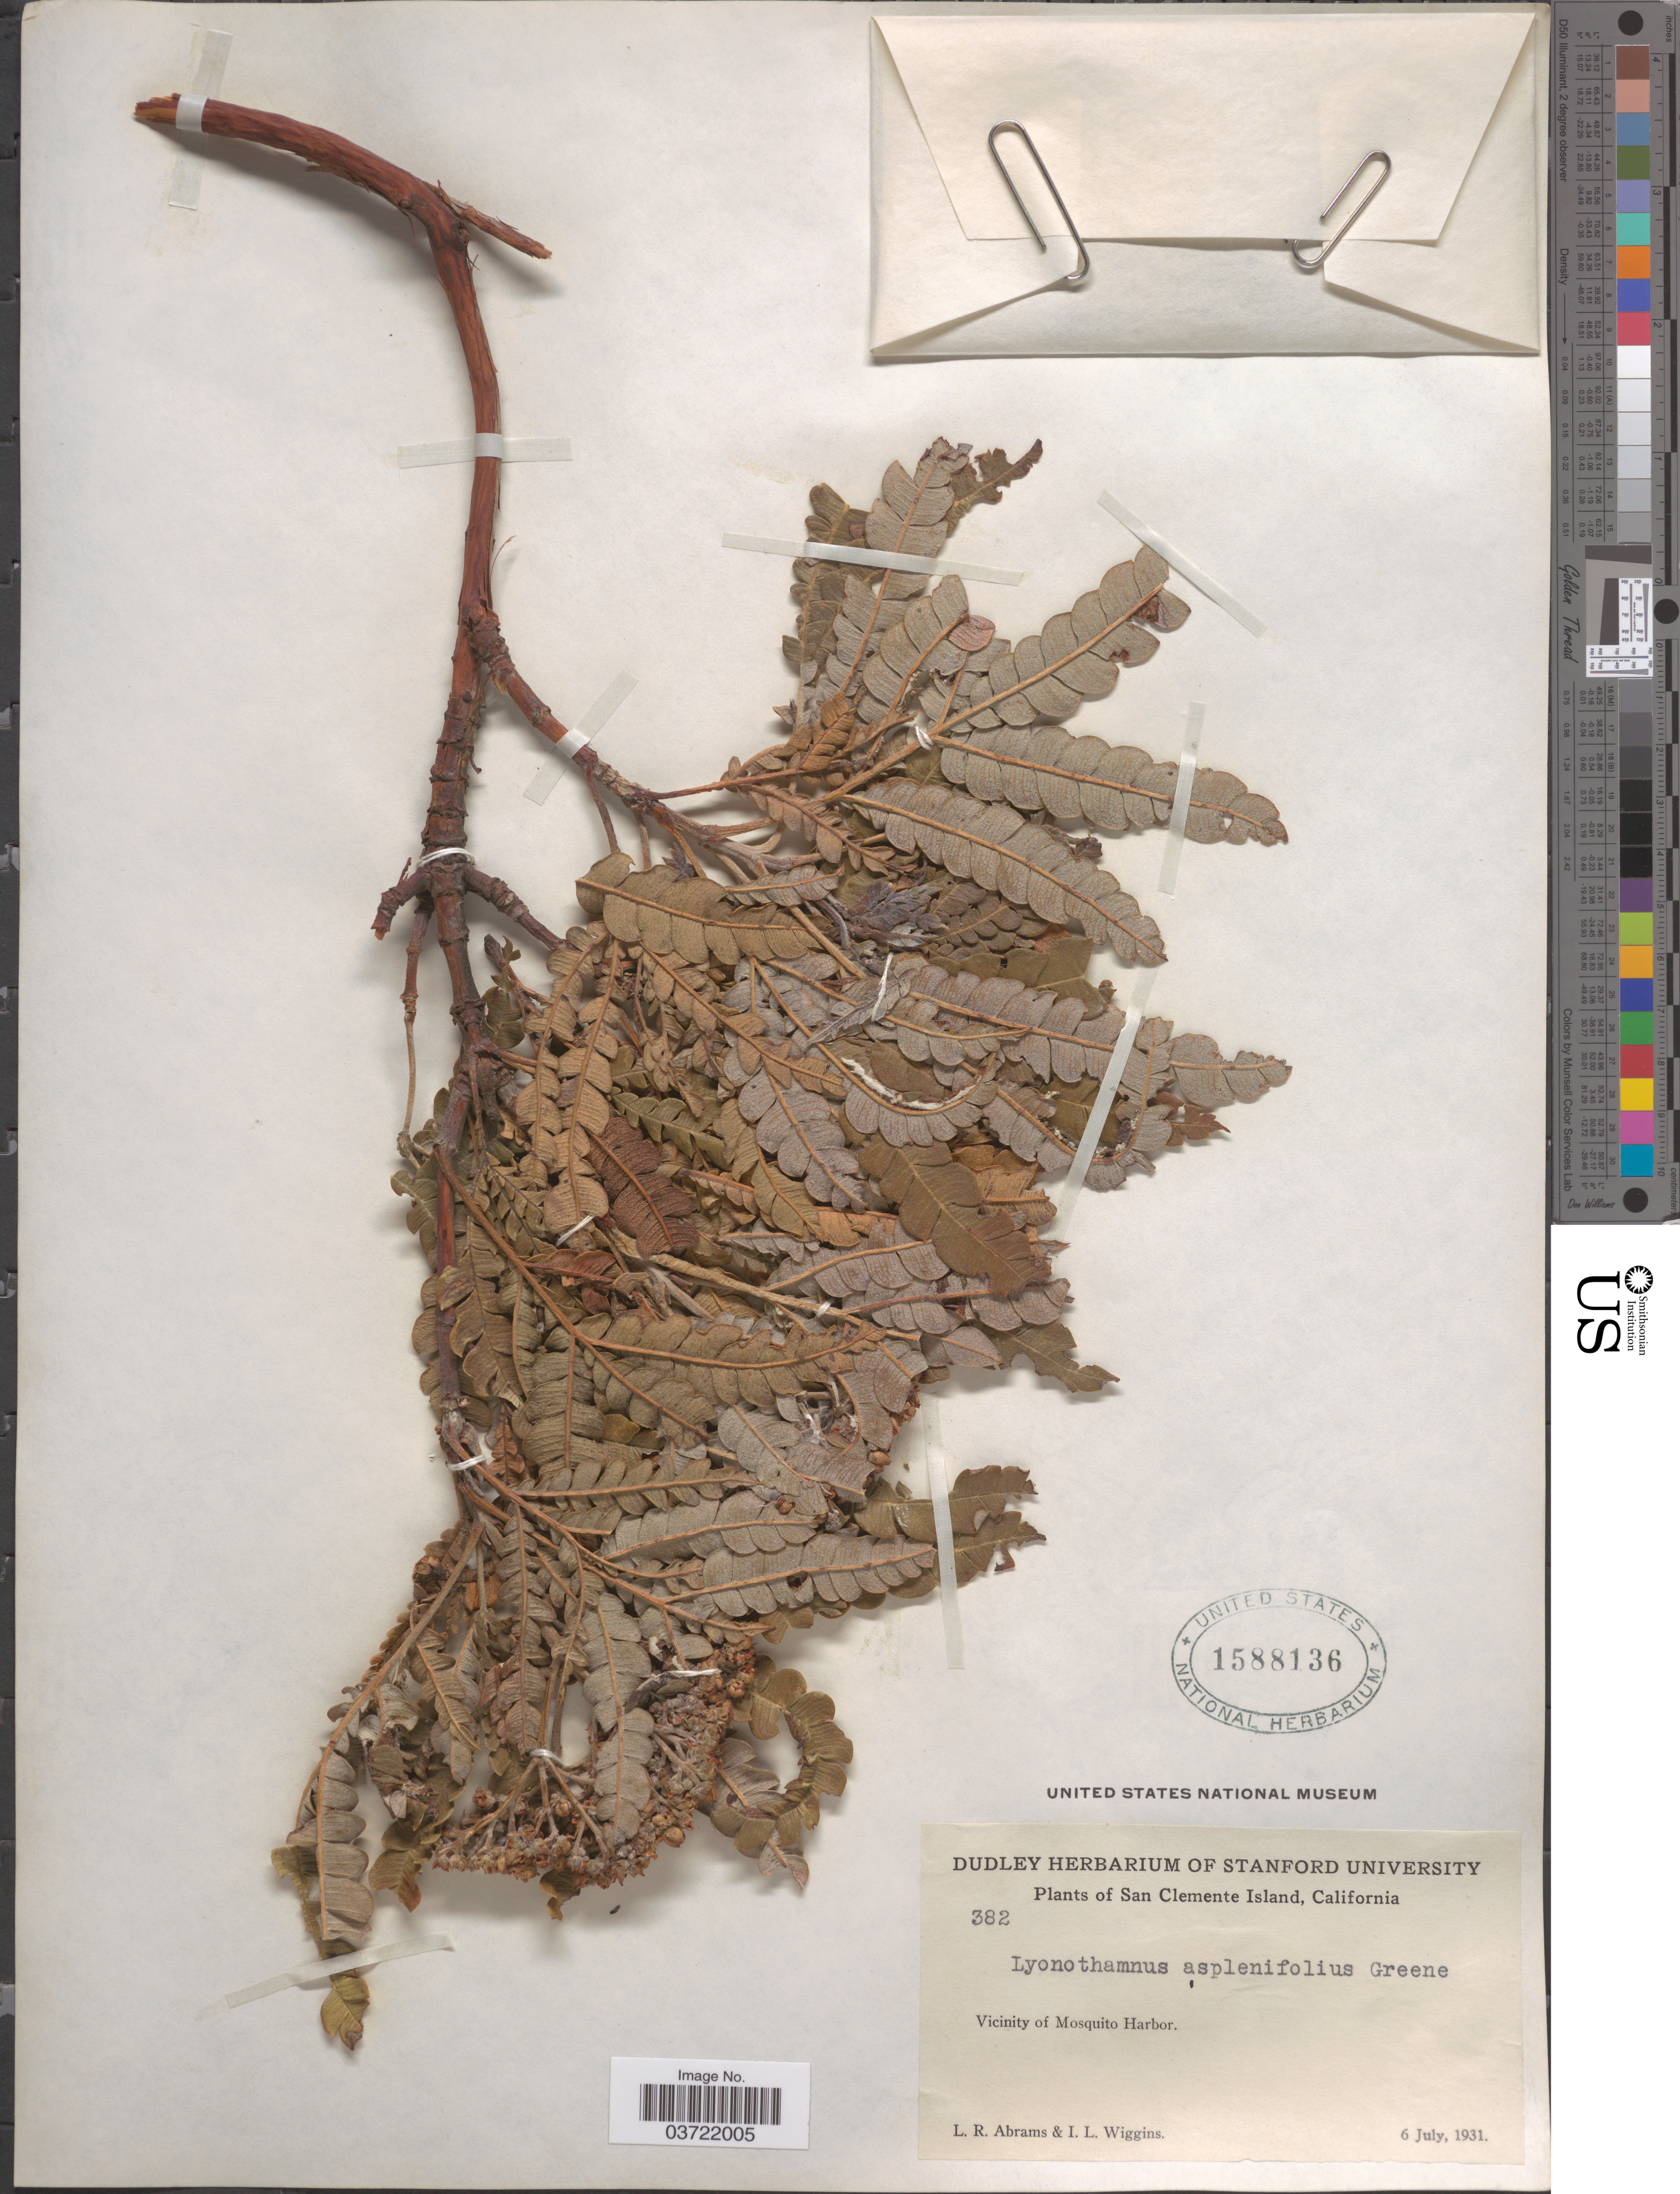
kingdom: Plantae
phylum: Tracheophyta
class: Magnoliopsida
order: Rosales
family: Rosaceae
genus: Lyonothamnus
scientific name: Lyonothamnus floribundus var. aspleniifolius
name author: (Greene) Brandegee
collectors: L. Abrams & I. L. Wiggins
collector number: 382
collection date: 1931-07-06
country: United States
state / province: California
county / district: Los Angeles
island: San Clemente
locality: San Clemente Island. Vicinity of Mosquito Harbor.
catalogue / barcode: US 1588136